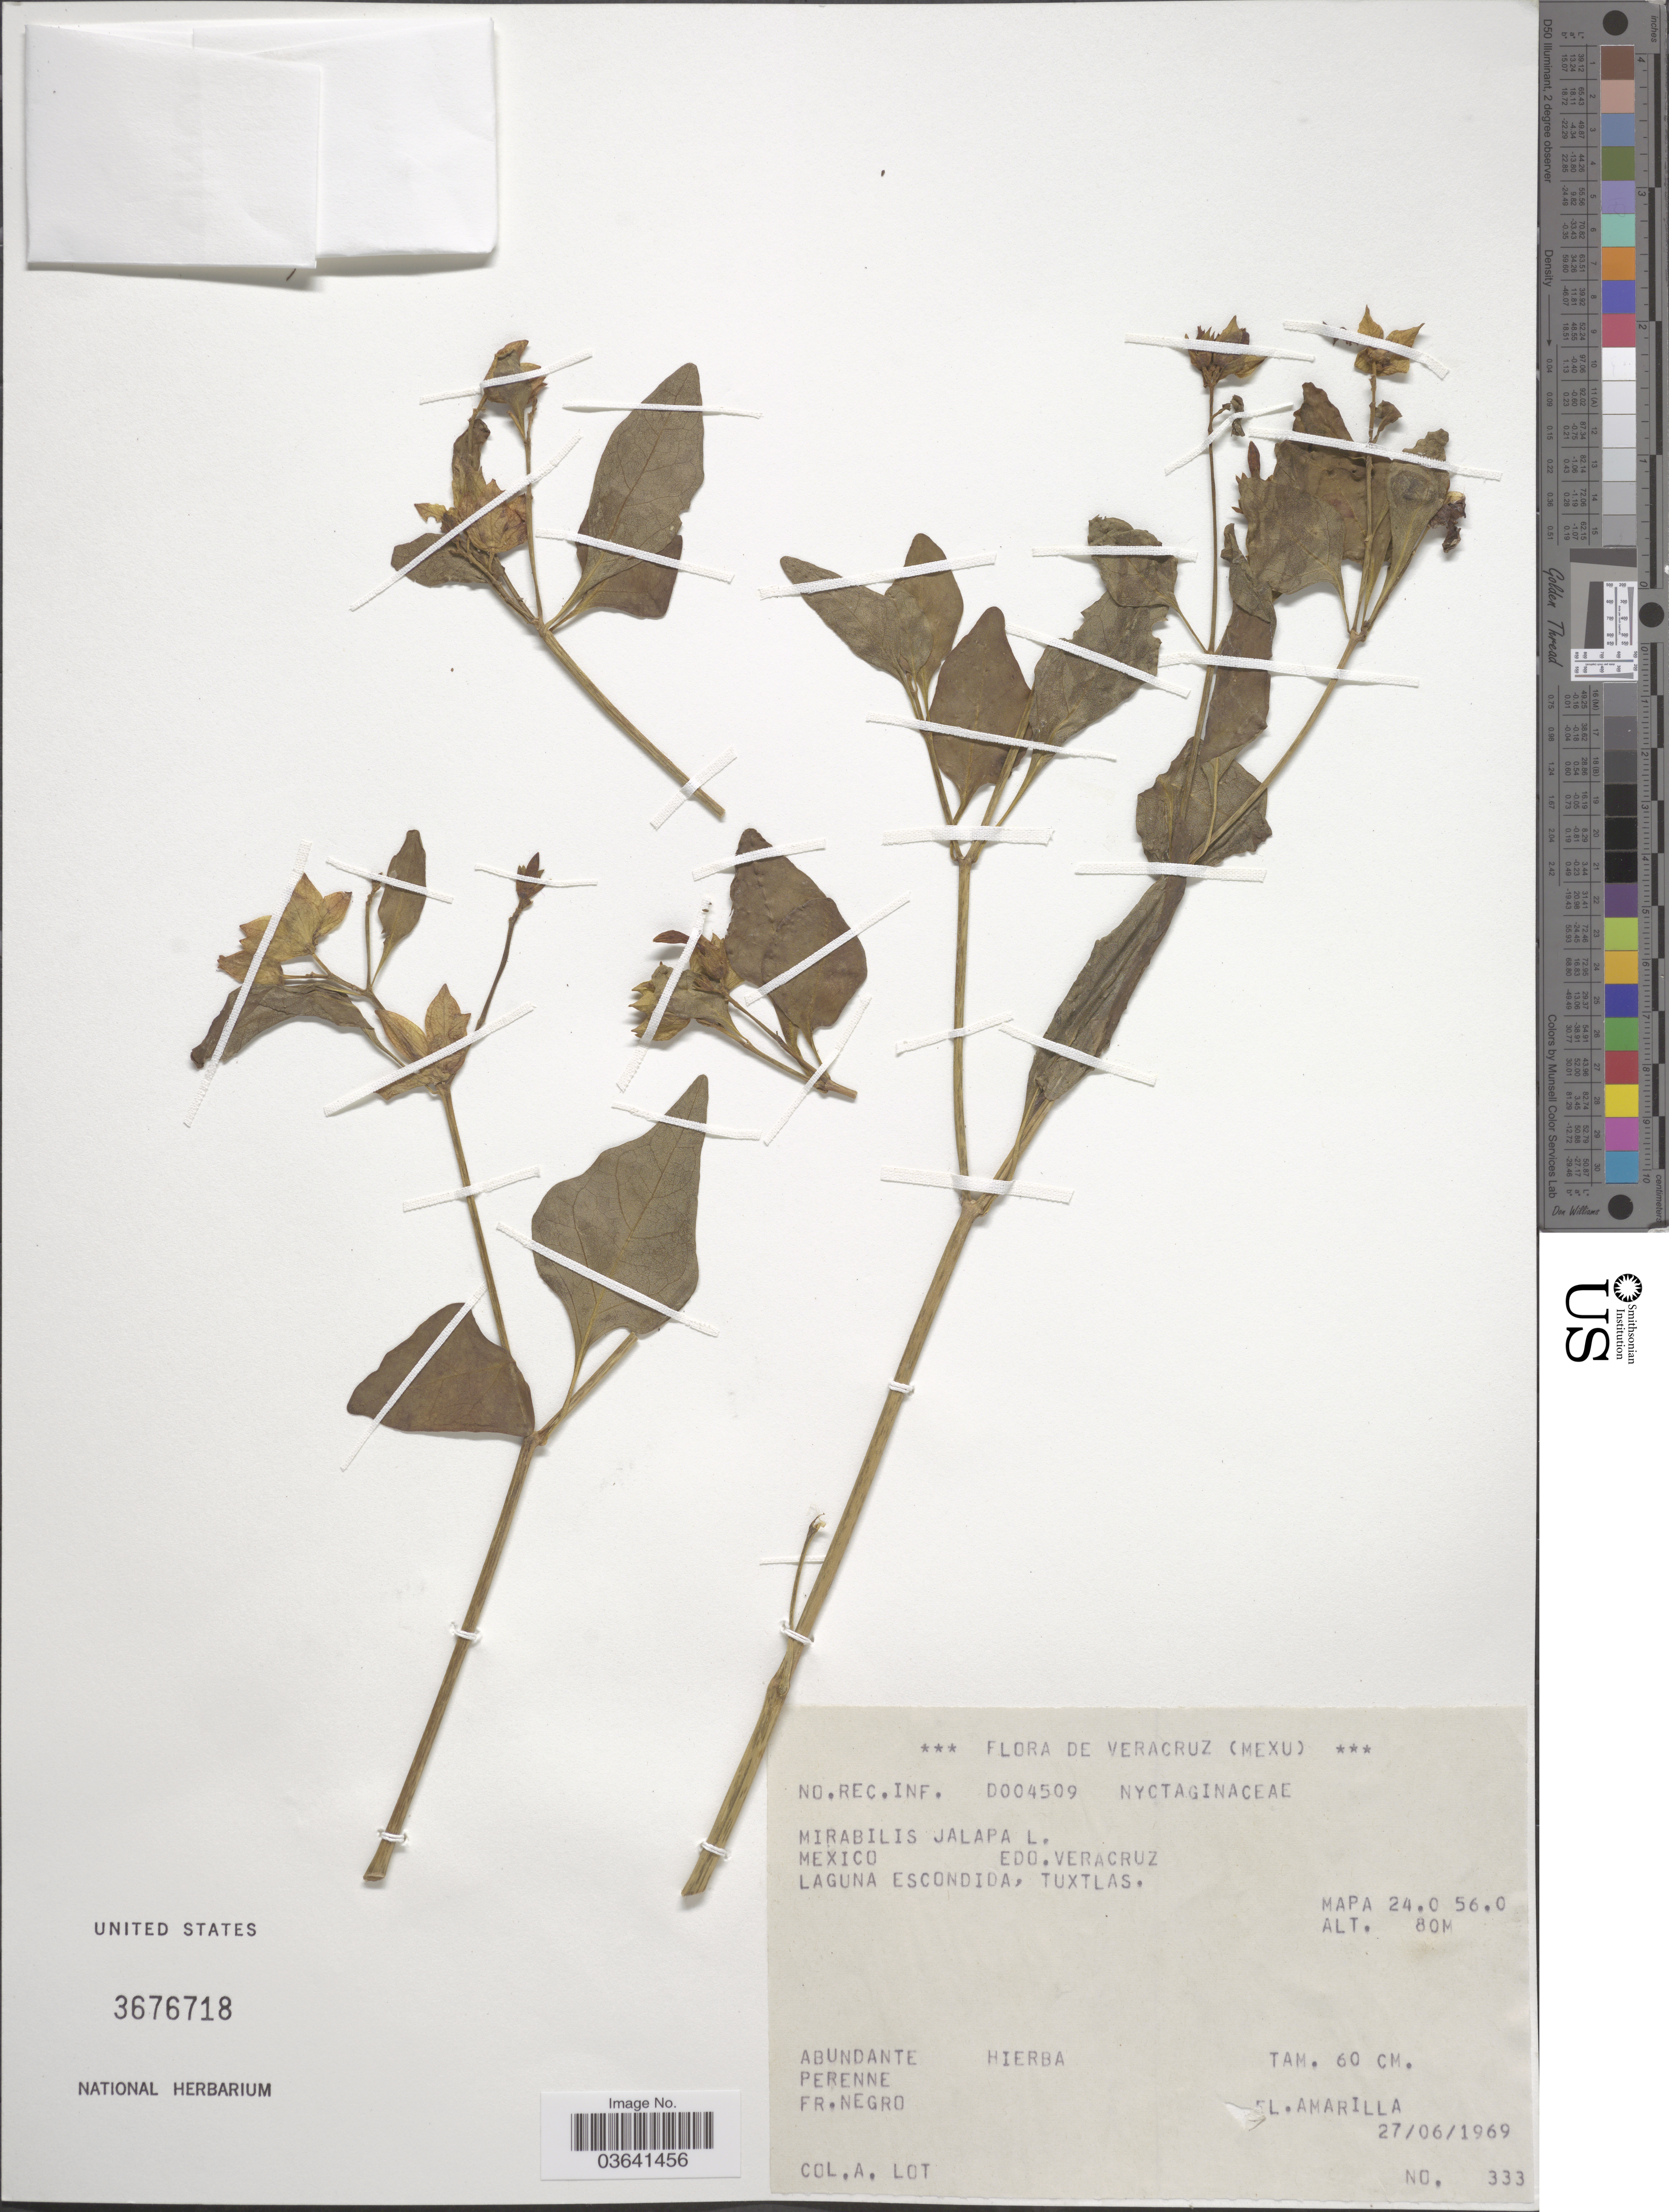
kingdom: Plantae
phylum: Tracheophyta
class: Magnoliopsida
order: Caryophyllales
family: Nyctaginaceae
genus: Mirabilis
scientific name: Mirabilis jalapa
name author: L.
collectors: Lot, A.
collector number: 333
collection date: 1969-06-27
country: Mexico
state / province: Veracruz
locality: Edo. Veracruz. Laguna Escondida, Tuxtlas. Mapa 24.0 56.0.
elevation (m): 80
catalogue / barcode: US 3676718